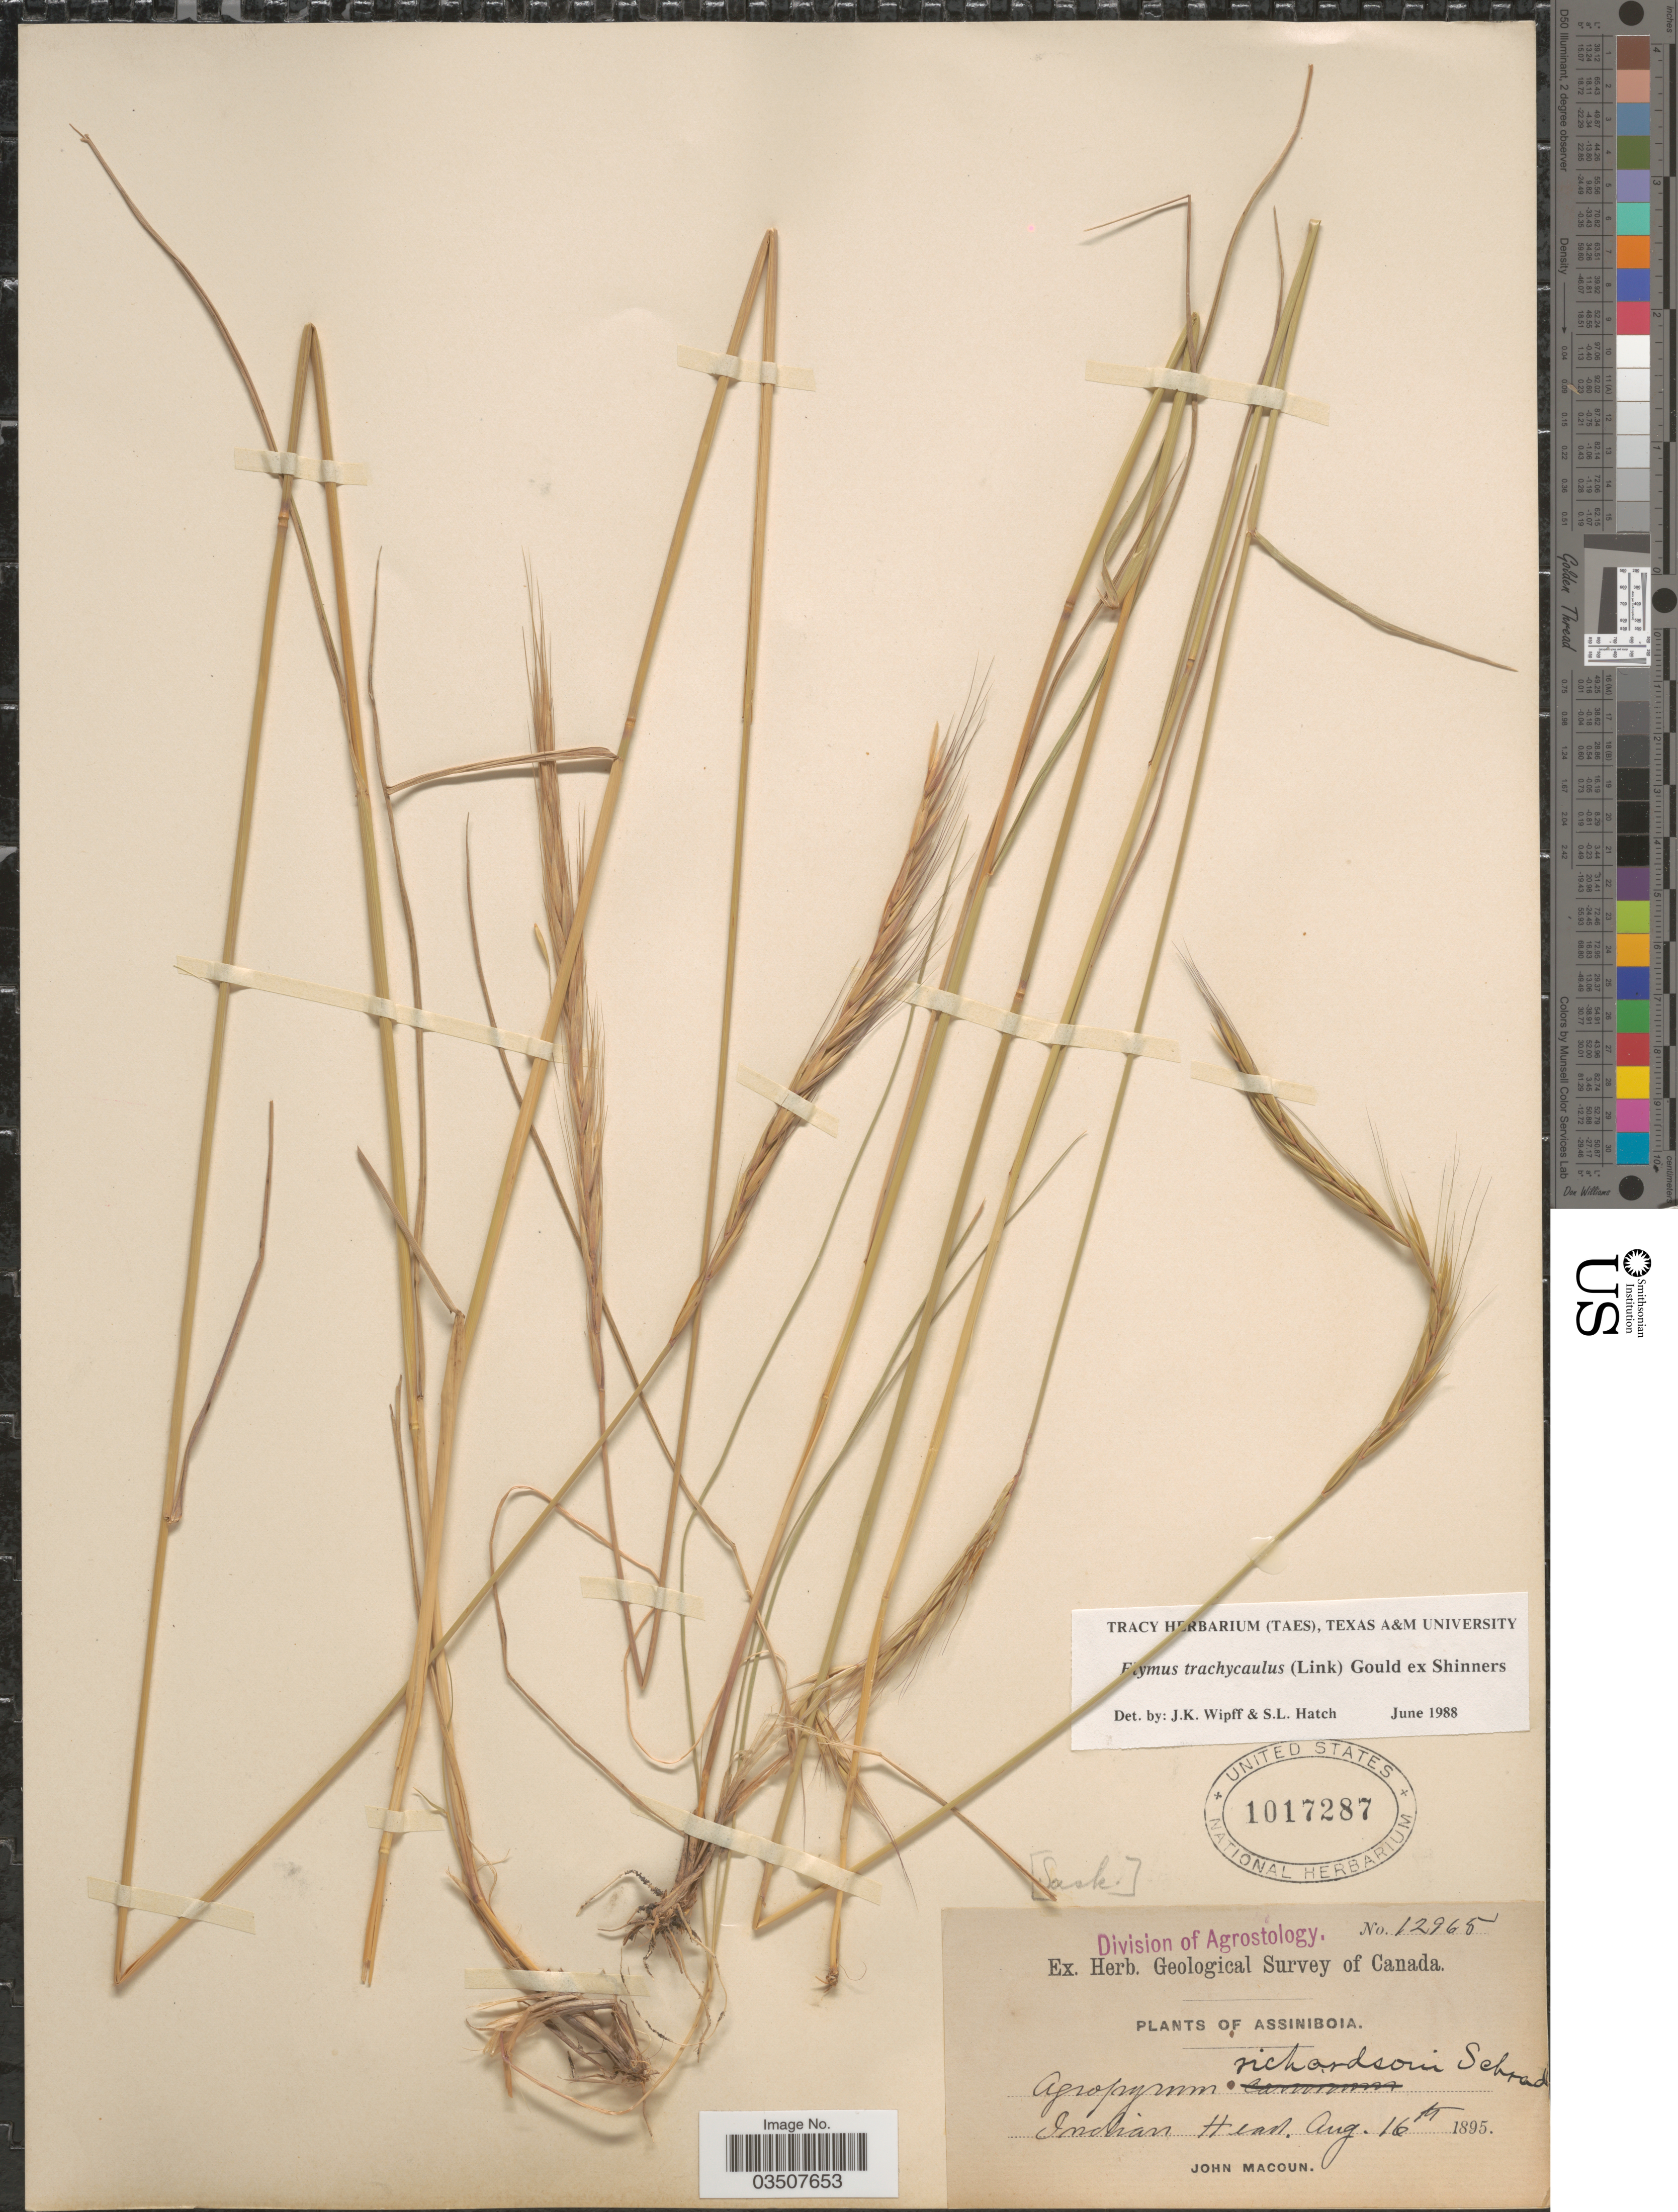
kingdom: Plantae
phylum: Tracheophyta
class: Liliopsida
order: Poales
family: Poaceae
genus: Elymus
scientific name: Elymus trachycaulus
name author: (Link) Gould ex Shinners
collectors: J. Macoun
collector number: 12965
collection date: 1895-08-16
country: Canada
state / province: Saskatchewan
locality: Geological Survey of Canada. Assiniboia. Indian Head.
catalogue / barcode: US 1017287